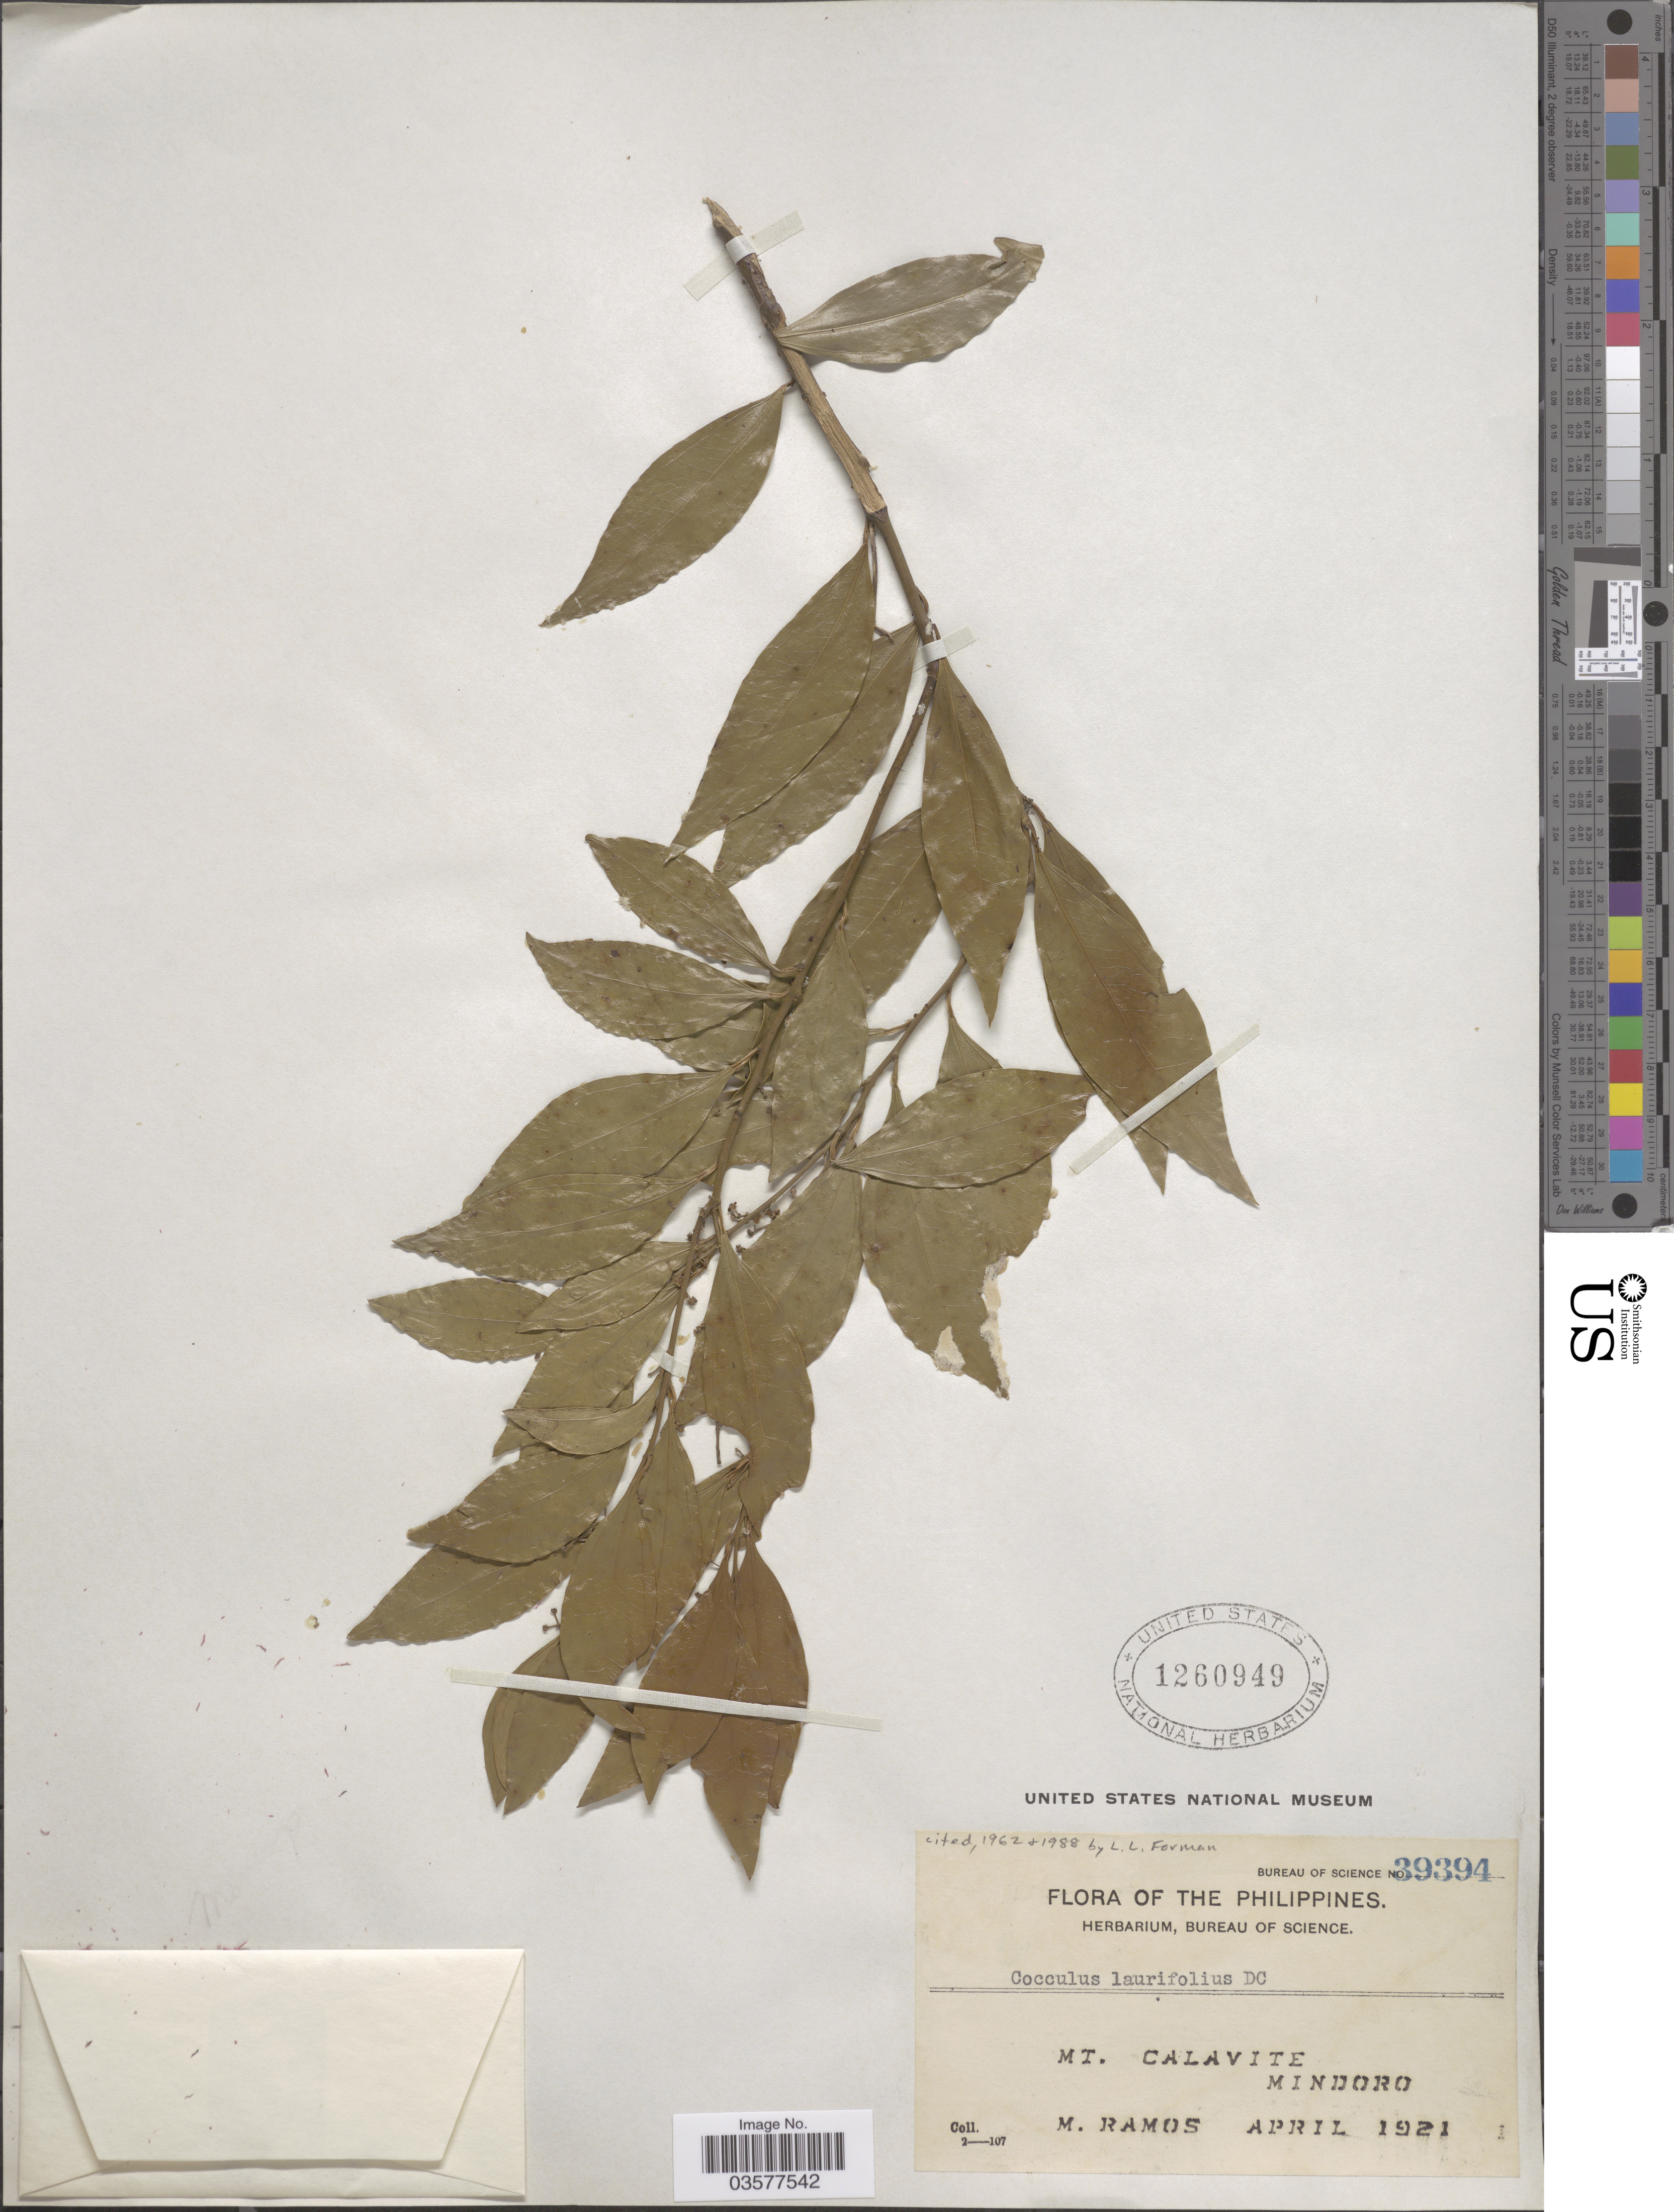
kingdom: Plantae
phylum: Tracheophyta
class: Magnoliopsida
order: Ranunculales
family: Menispermaceae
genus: Cocculus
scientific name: Cocculus laurifolius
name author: DC.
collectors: M. Ramos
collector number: Bureau of Science 39394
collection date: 1921-04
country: Philippines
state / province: Mimaropa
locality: Mt. Calavite. Mindoro.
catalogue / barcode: US 1260949